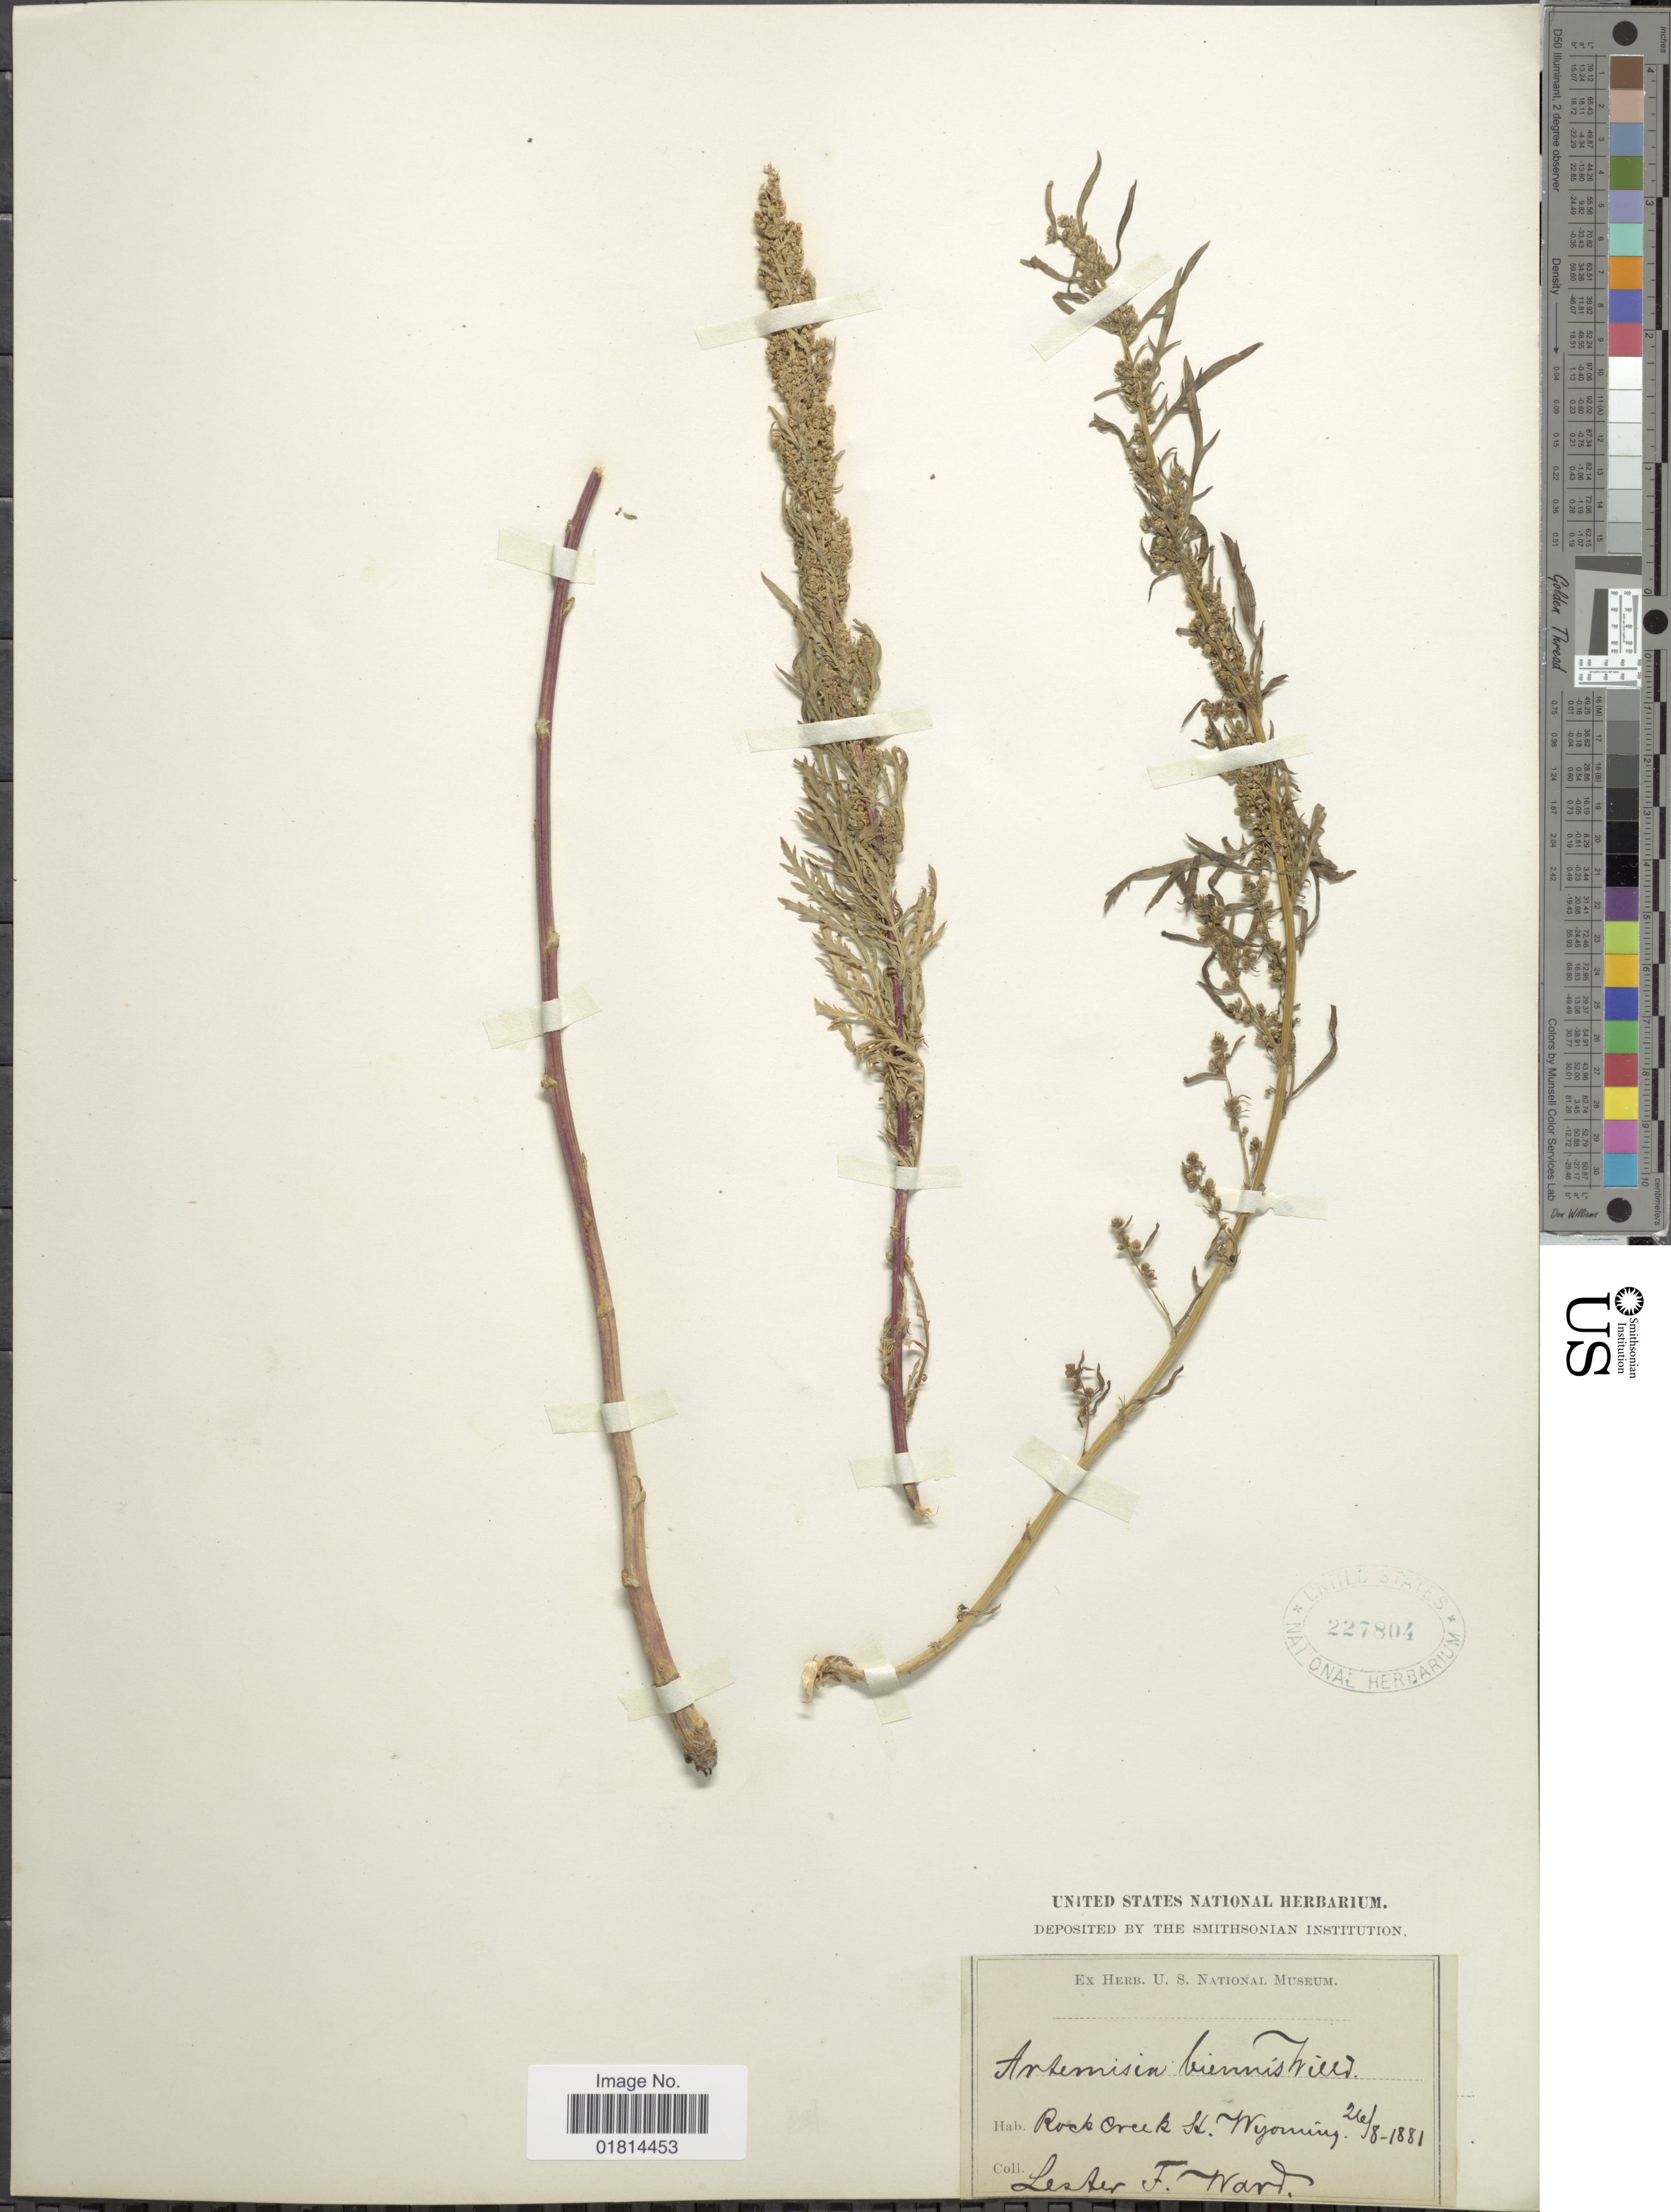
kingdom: Plantae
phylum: Tracheophyta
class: Magnoliopsida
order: Asterales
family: Asteraceae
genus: Artemisia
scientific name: Artemisia biennis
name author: Willd.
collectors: L. F. Ward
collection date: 1881-08-26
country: United States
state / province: Wyoming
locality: Rock Creek St. Wyoming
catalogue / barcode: US 227804